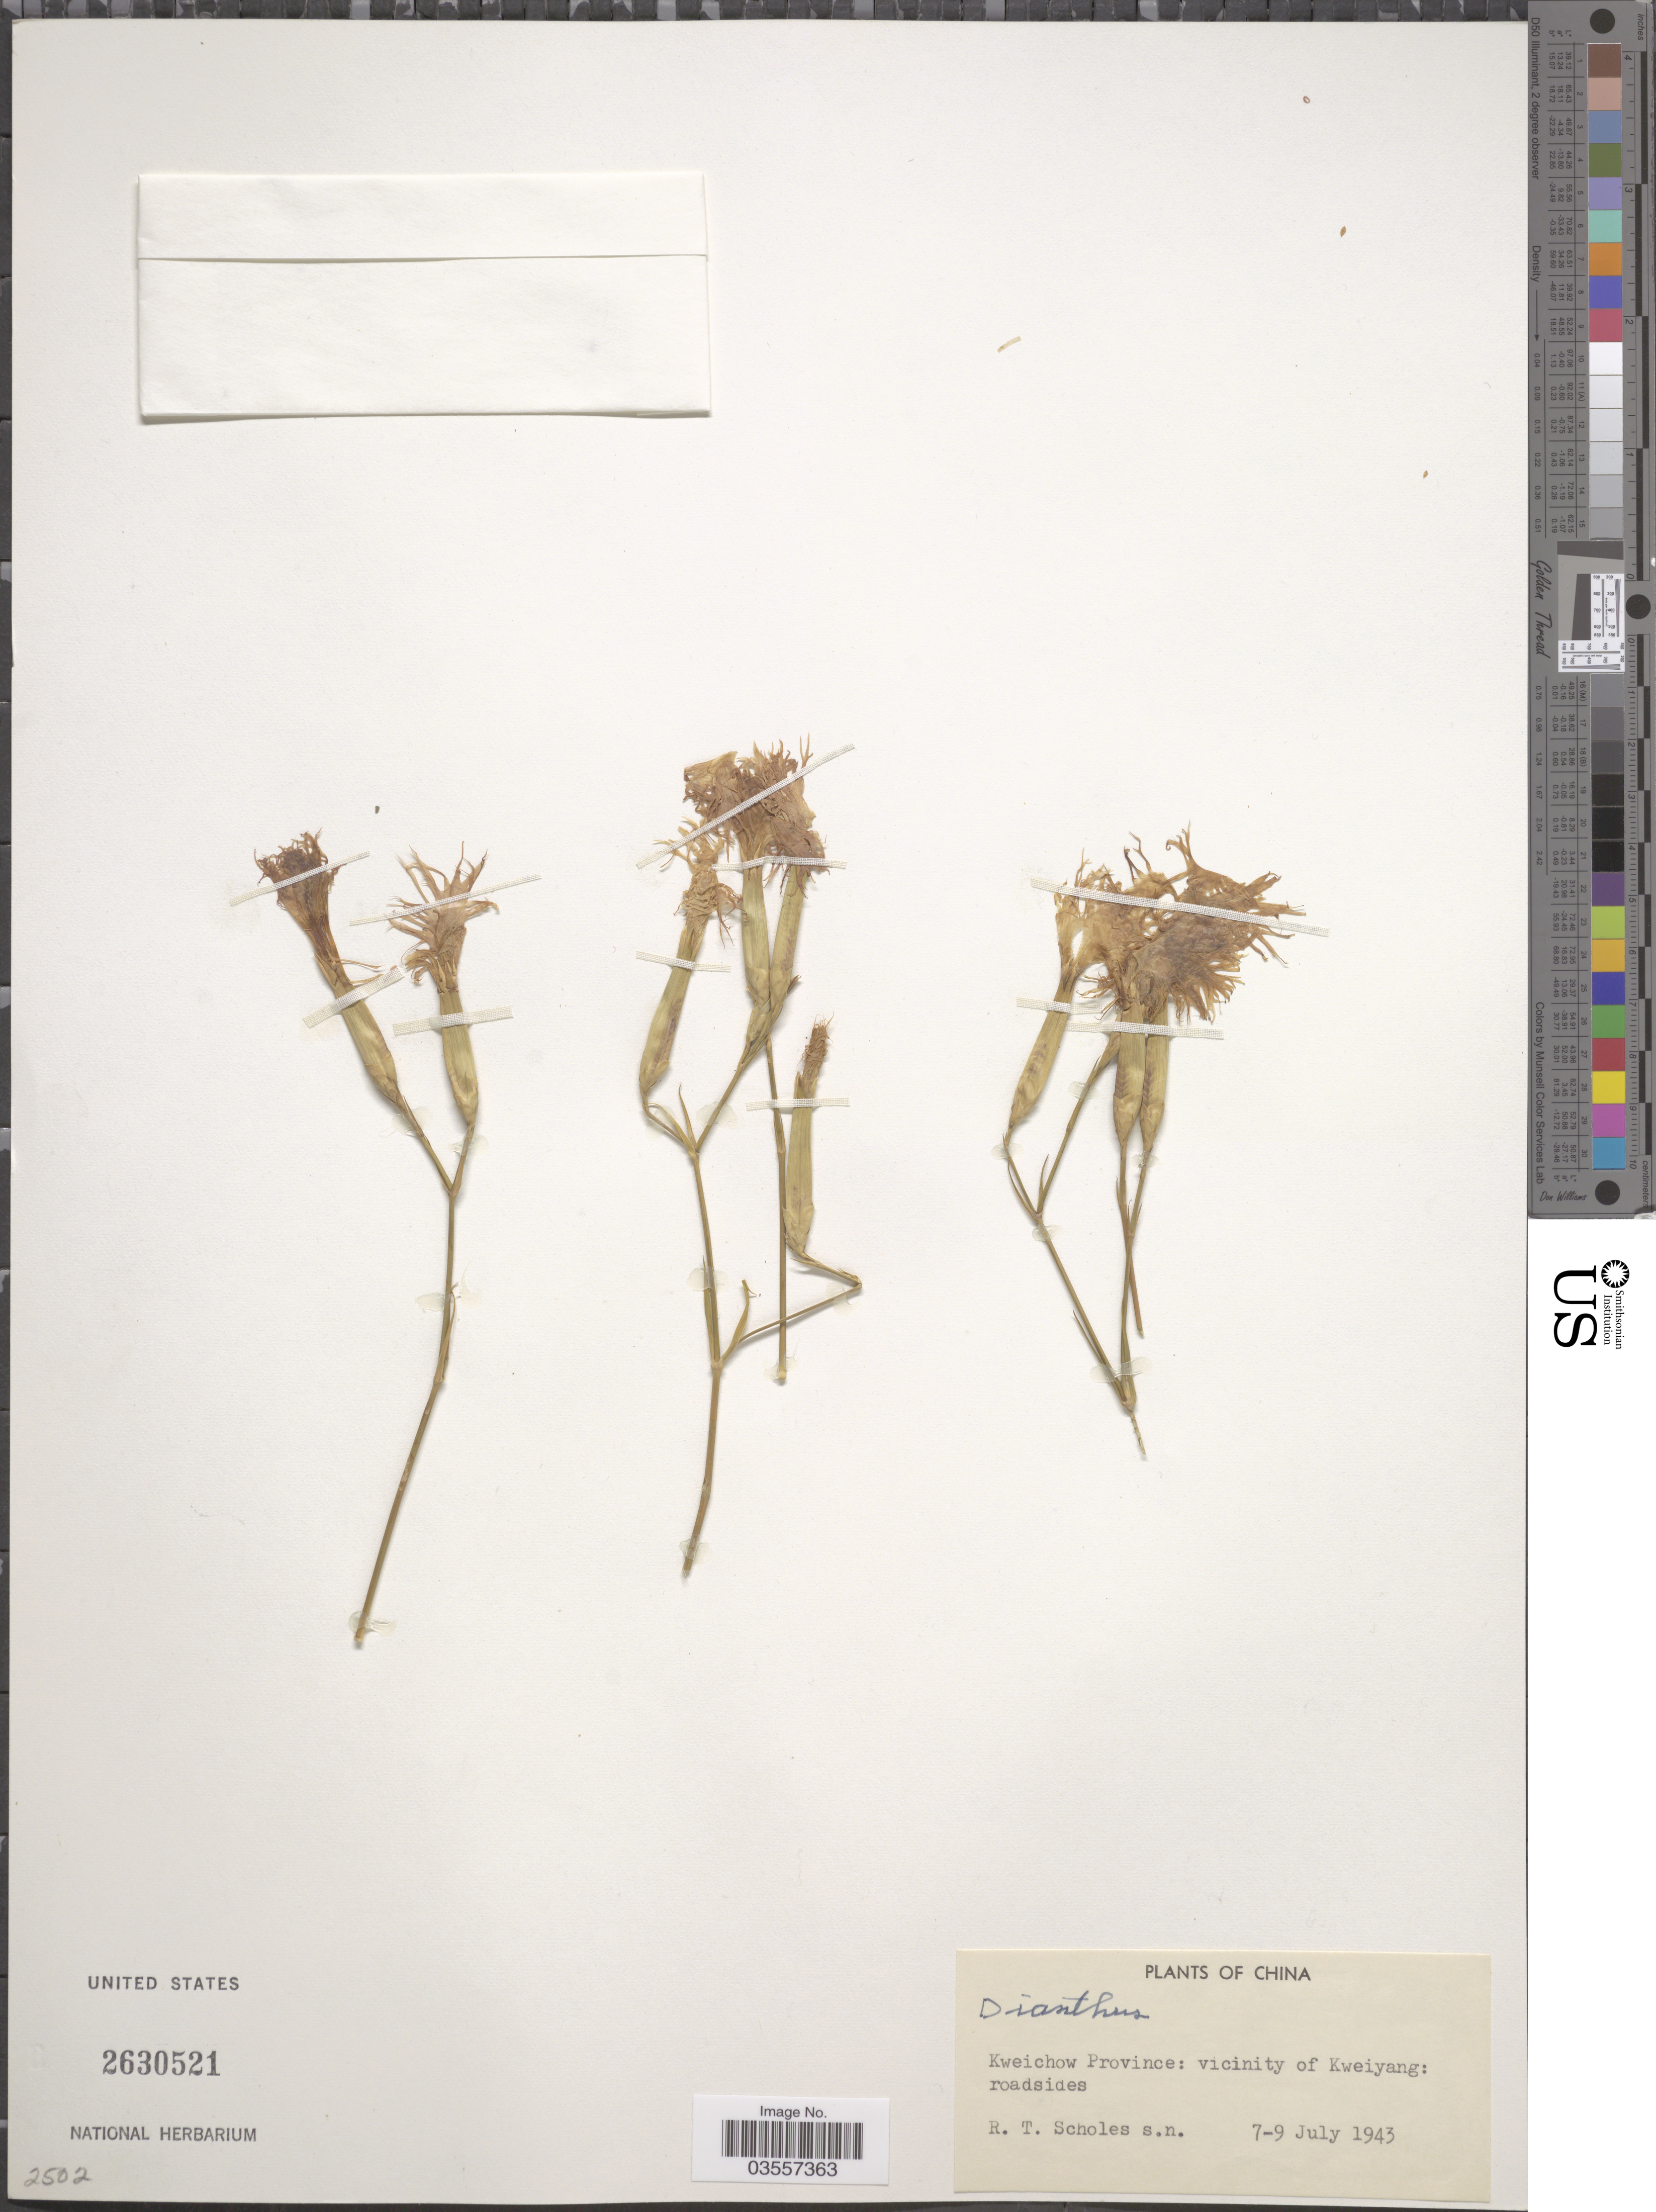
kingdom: Plantae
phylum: Tracheophyta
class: Magnoliopsida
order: Caryophyllales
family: Caryophyllaceae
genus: Dianthus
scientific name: Dianthus sp.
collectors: R. Scholes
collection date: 1943-07-07/1943-07-09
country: China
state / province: Guizhou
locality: Kweichow Province: vicinity of Kweiyang: roadsides.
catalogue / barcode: US 2630521